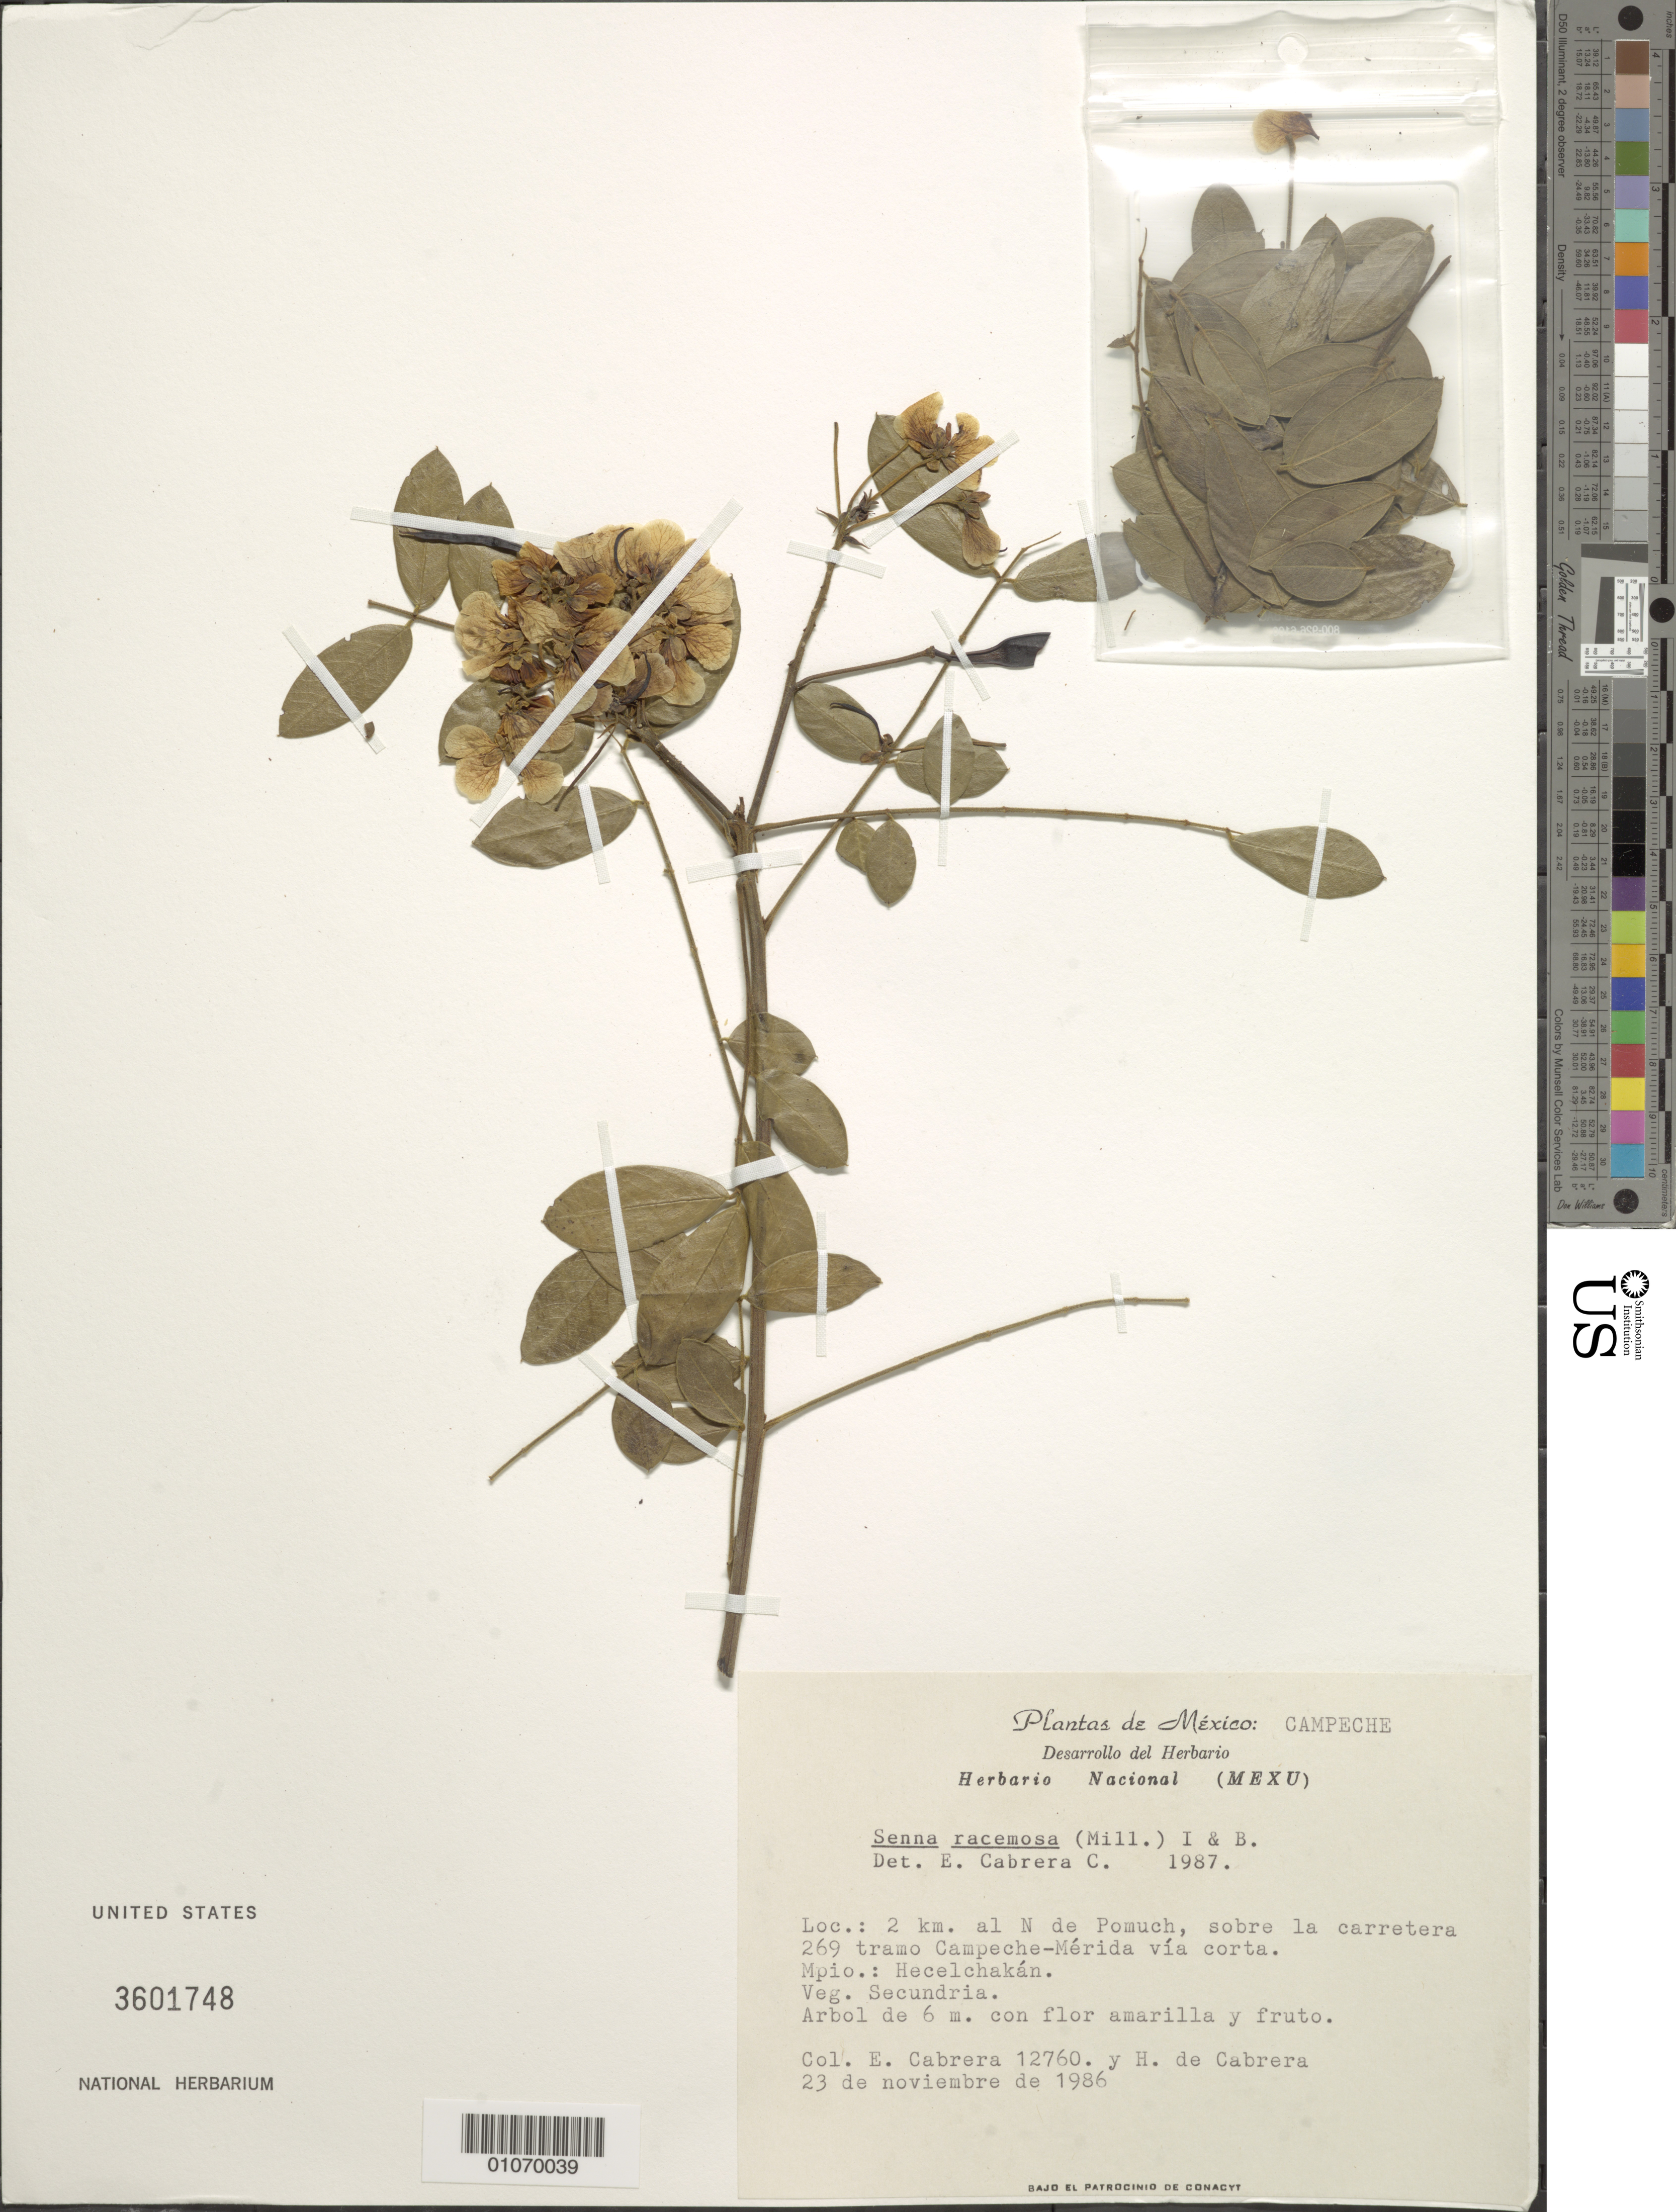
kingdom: Plantae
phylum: Tracheophyta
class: Magnoliopsida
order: Fabales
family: Fabaceae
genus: Senna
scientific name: Senna racemosa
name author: (Mill.) H.S. Irwin & Barneby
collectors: E. Cabrera & H. de Cabrera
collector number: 12760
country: Mexico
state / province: Campeche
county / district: Hecelchakan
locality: N of Pomuch, sobre la carretera 269 tramo Campeche-Merida via corta.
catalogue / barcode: US 3601748